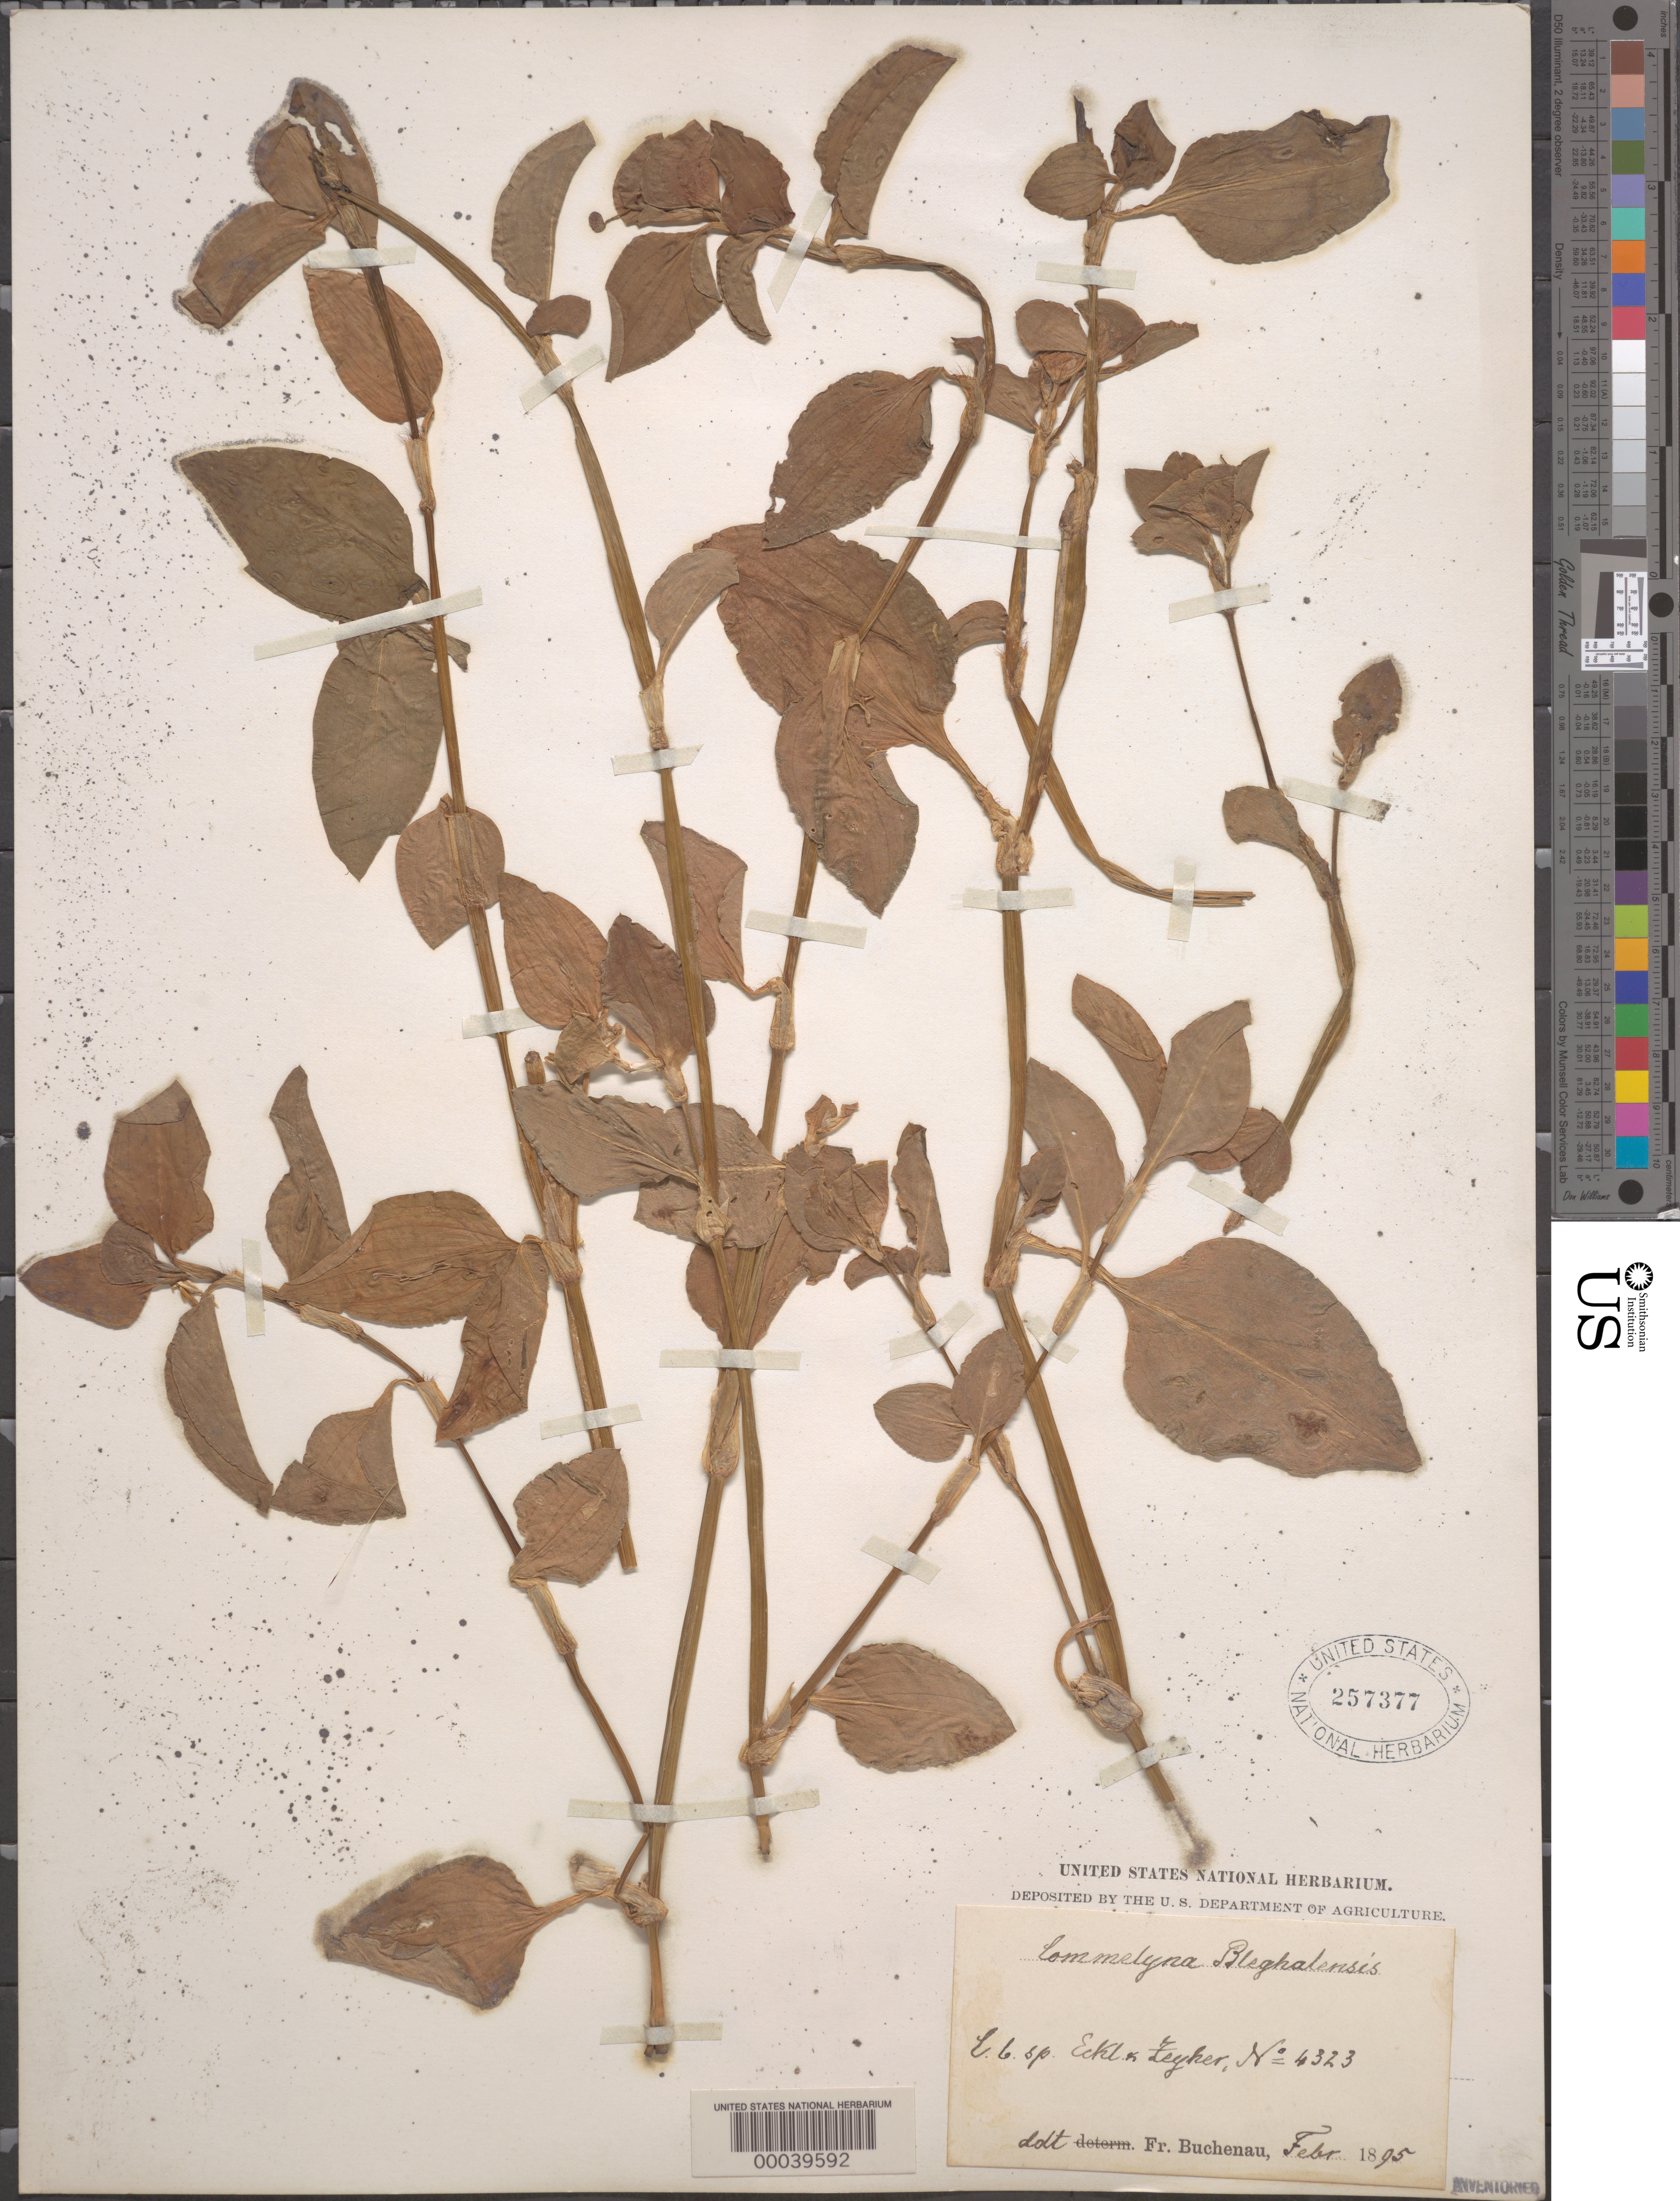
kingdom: Plantae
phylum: Tracheophyta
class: Liliopsida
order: Commelinales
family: Commelinaceae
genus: Commelina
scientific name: Commelina benghalensis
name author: L.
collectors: C. F. Ecklon & C. Zeyher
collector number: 4323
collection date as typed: Feb 1895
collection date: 1895-02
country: South Africa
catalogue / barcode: US 257377